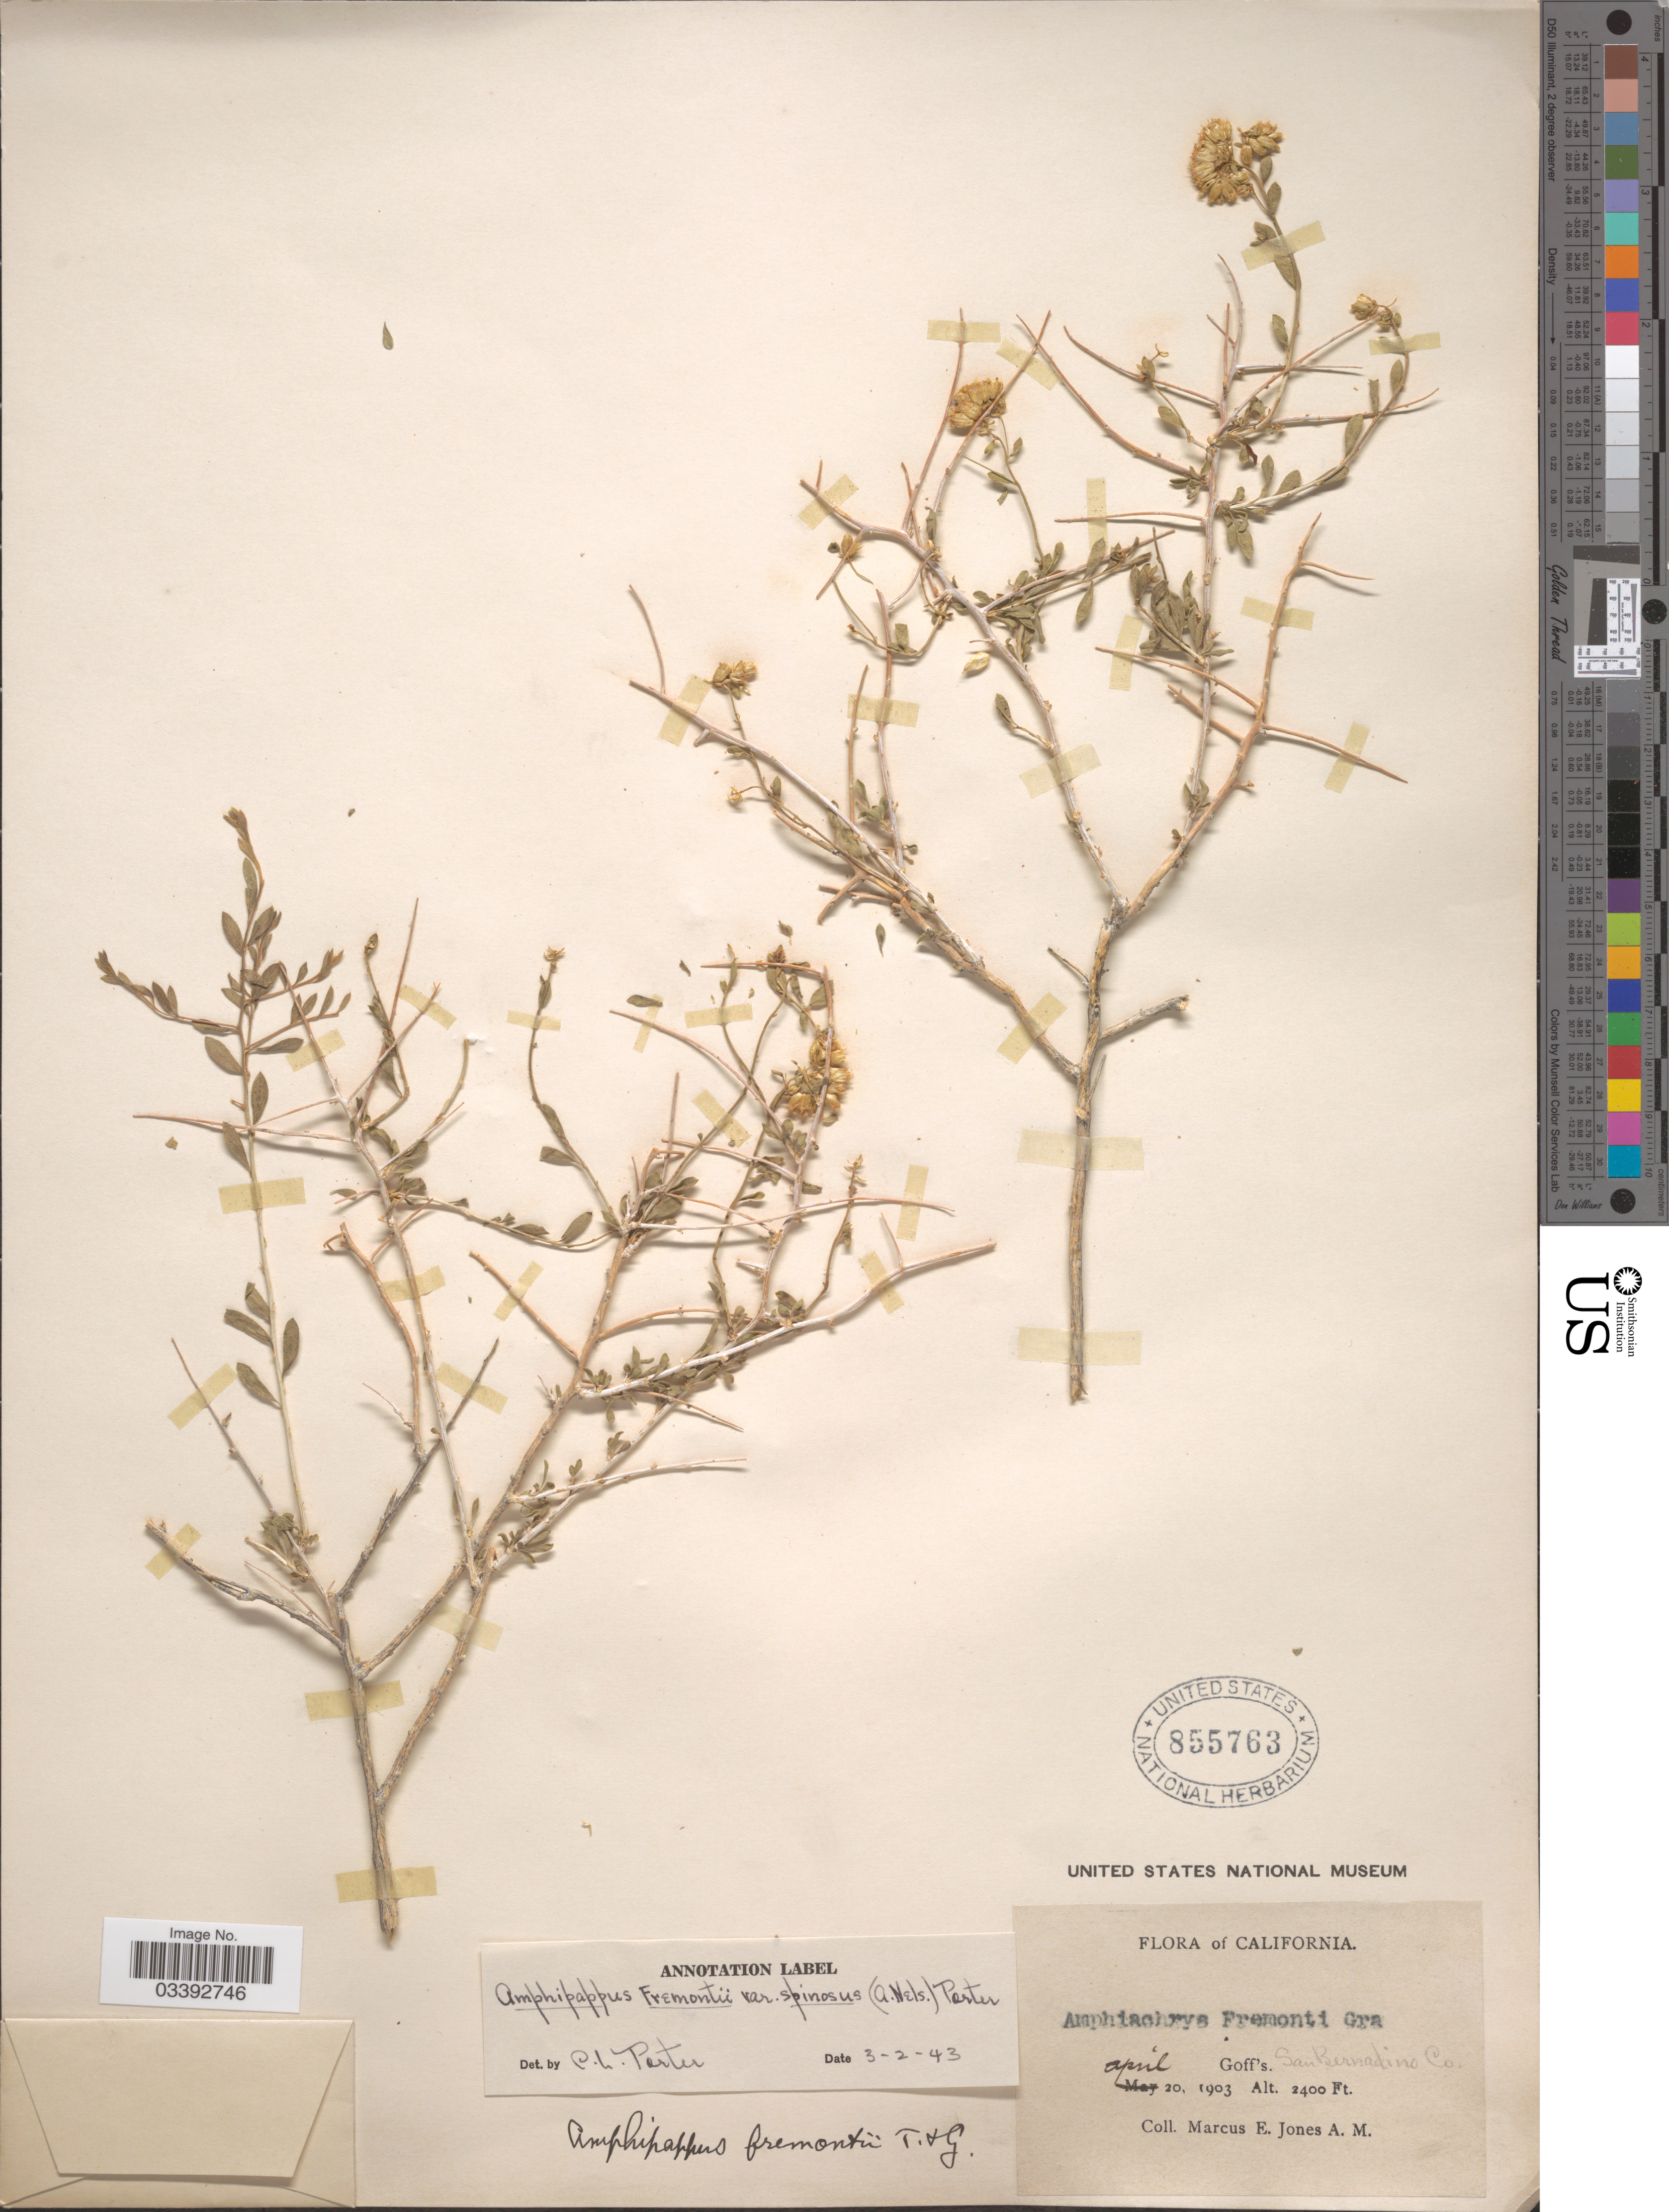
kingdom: Plantae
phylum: Tracheophyta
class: Magnoliopsida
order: Asterales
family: Asteraceae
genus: Amphipappus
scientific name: Amphipappus fremontii var. spinosus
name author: (A. Nelson) Ced. Porter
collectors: M. E. Jones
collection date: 1903-04-20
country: United States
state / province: California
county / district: San Bernardino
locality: Goff's. San Bernardino Co.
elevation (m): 732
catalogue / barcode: US 855763